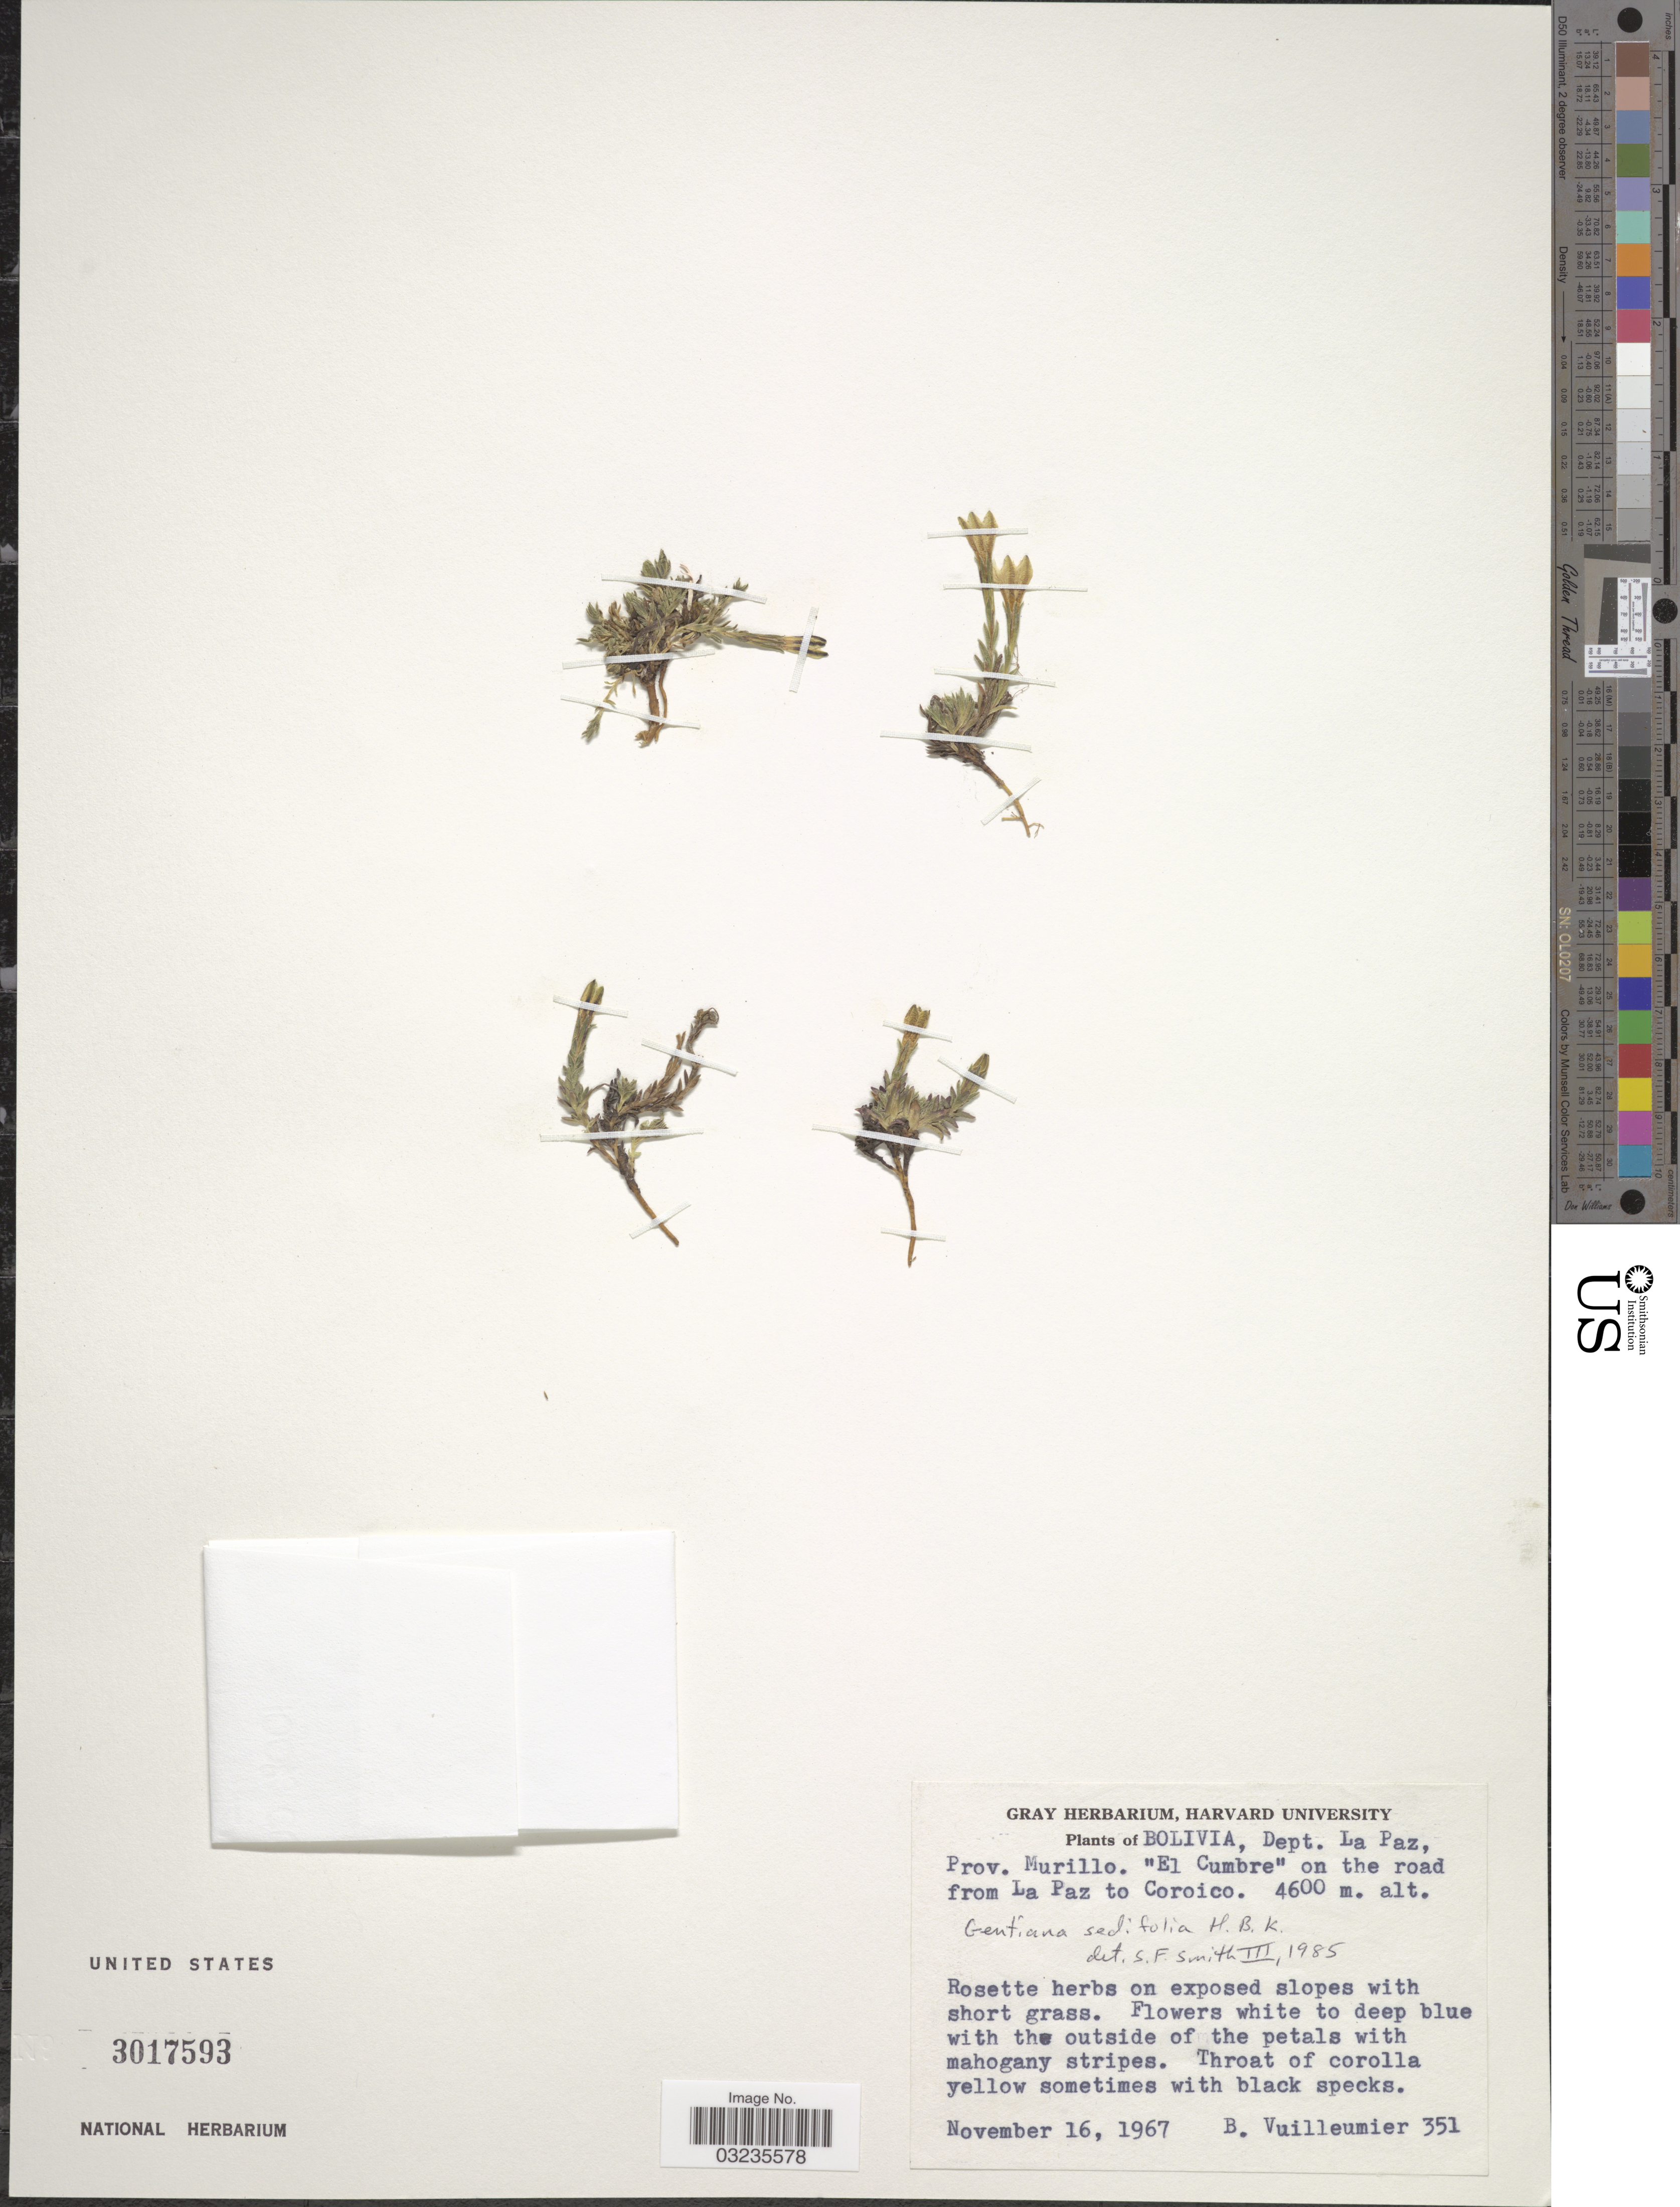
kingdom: Plantae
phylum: Tracheophyta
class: Magnoliopsida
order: Gentianales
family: Gentianaceae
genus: Gentiana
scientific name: Gentiana sedifolia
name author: Kunth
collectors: B. Vuilleumier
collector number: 351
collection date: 1967-11-16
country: Bolivia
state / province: La Paz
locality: Dept. La Paz, Prov. Murillo. "El Cumbre" on the road from La Paz to Coroico.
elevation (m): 4600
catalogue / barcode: US 3017593